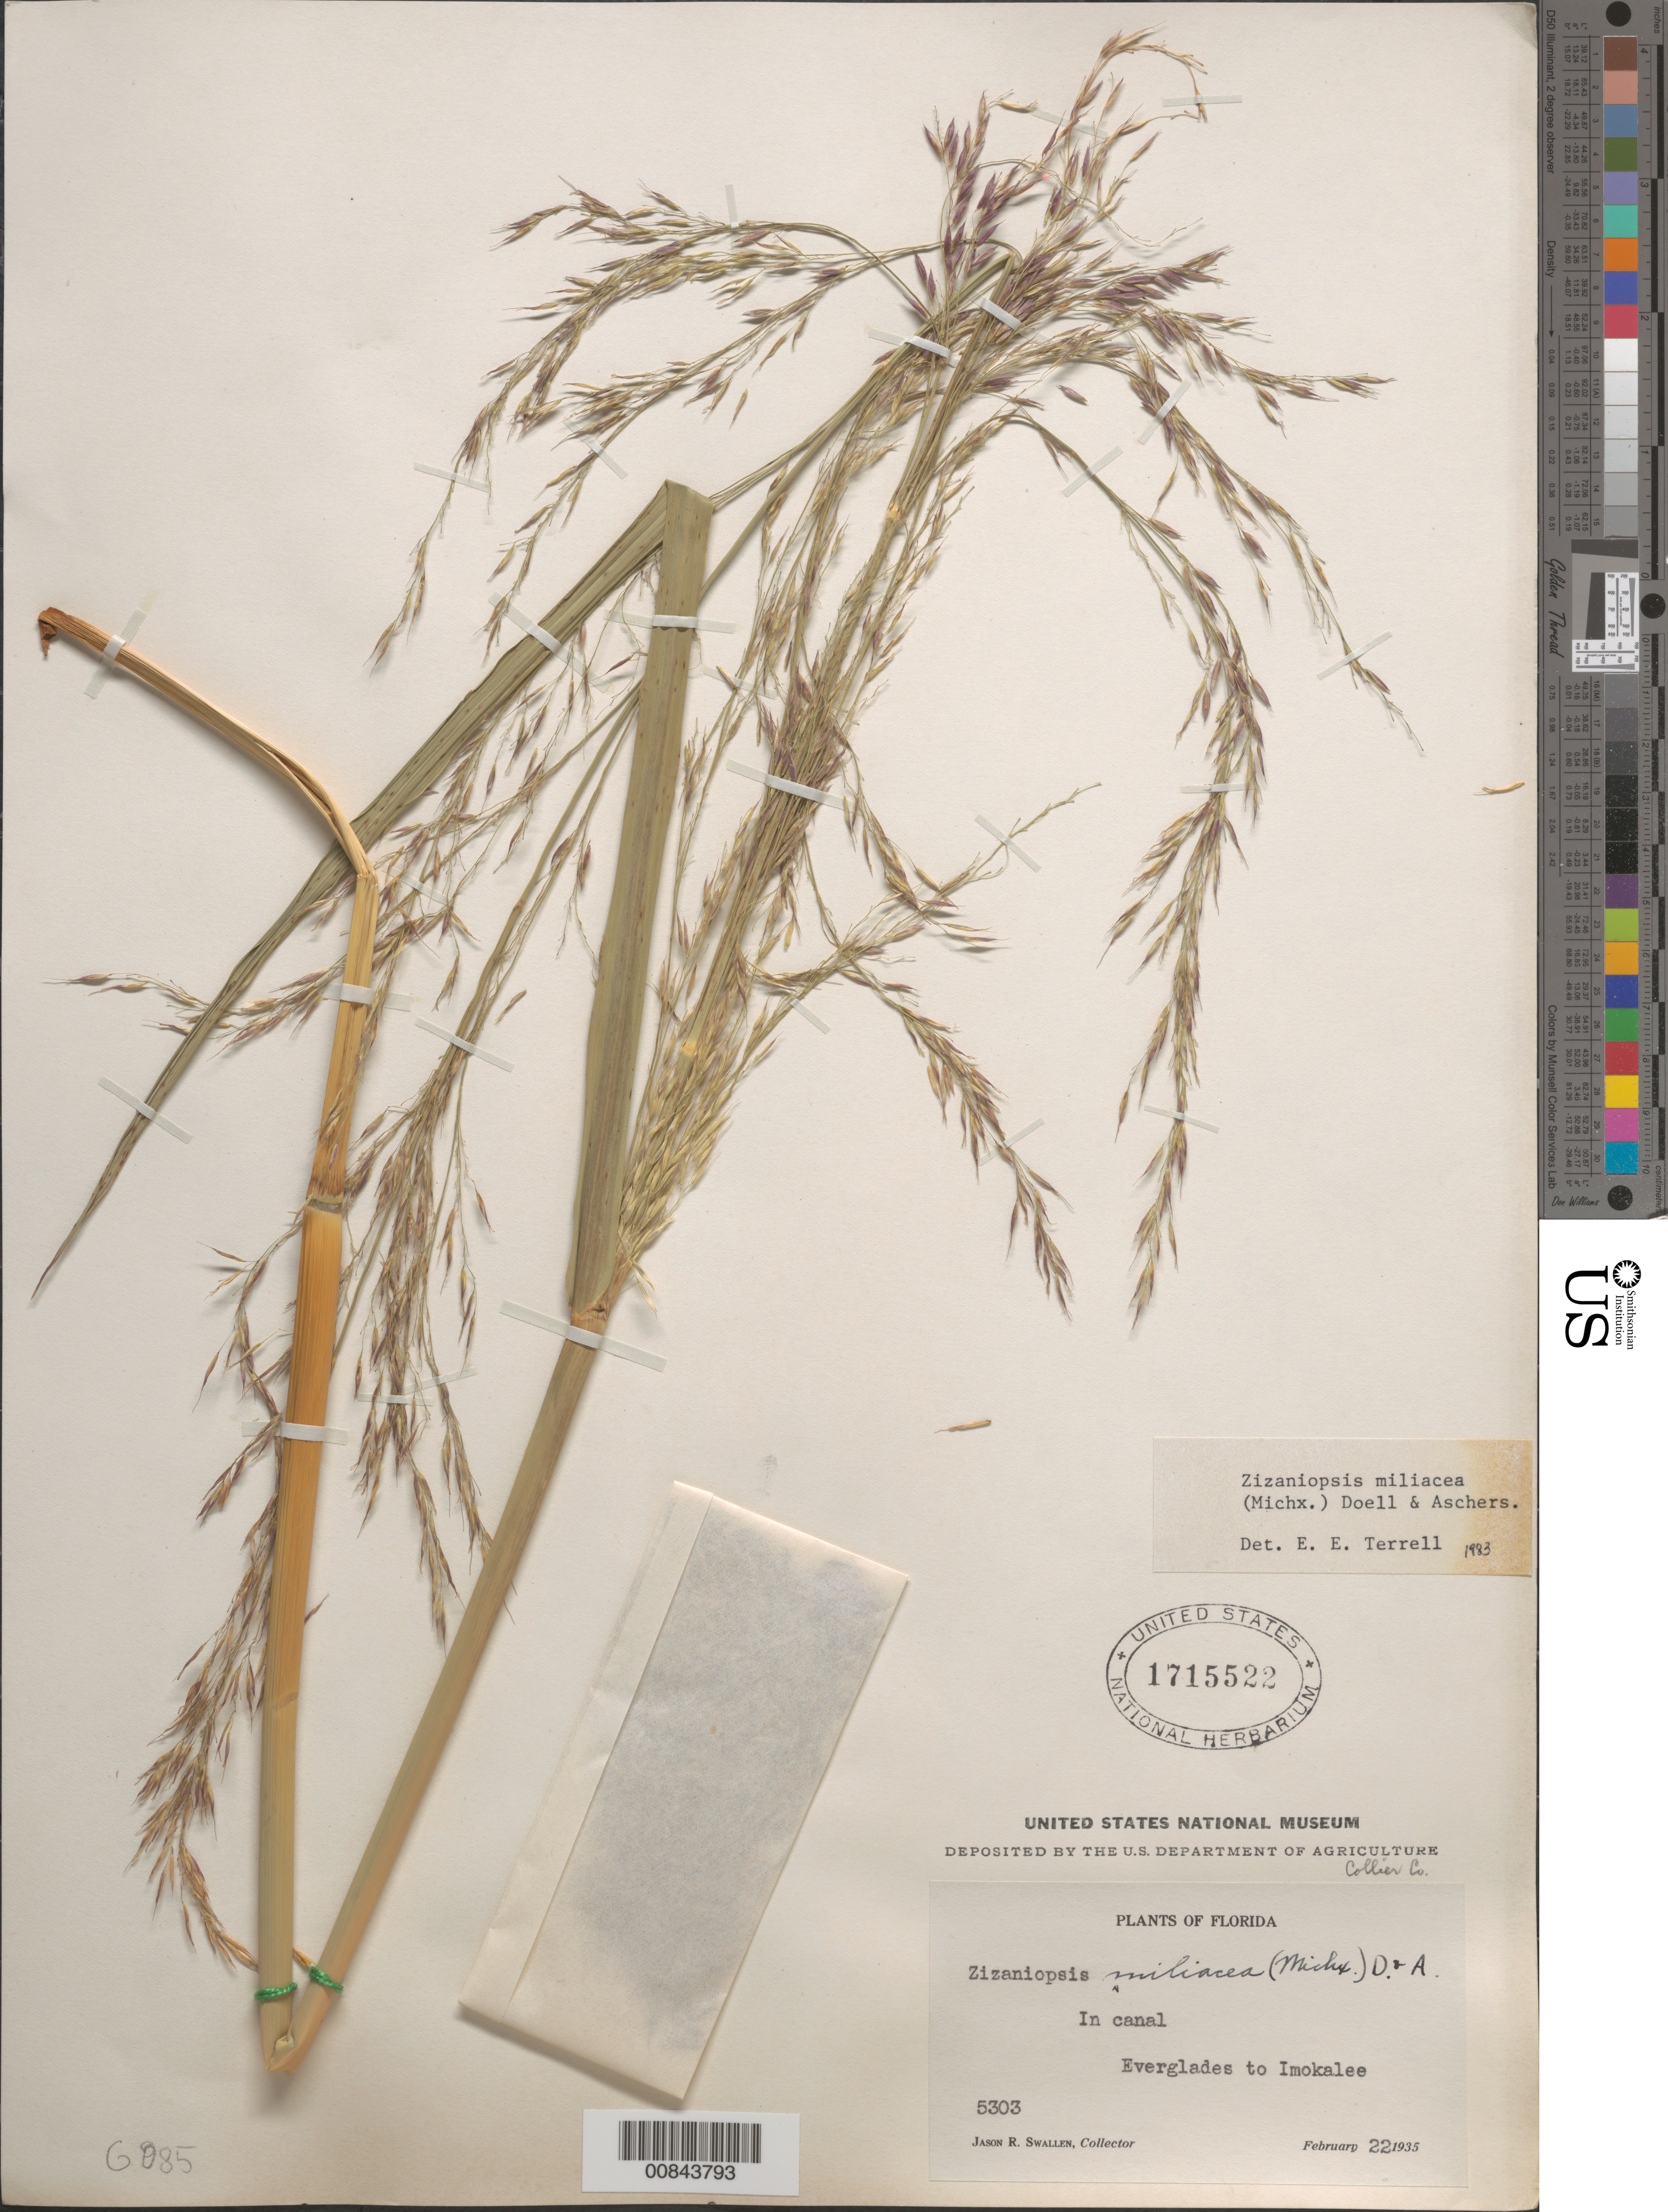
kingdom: Plantae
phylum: Tracheophyta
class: Liliopsida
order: Poales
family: Poaceae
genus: Zizaniopsis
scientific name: Zizaniopsis miliacea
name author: (Michx.) Döll & Asch.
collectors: J. R. Swallen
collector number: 5303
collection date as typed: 22 Feb 1935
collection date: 1935-02-22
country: United States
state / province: Florida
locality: Everglades to Imokalee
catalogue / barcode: US 1715522